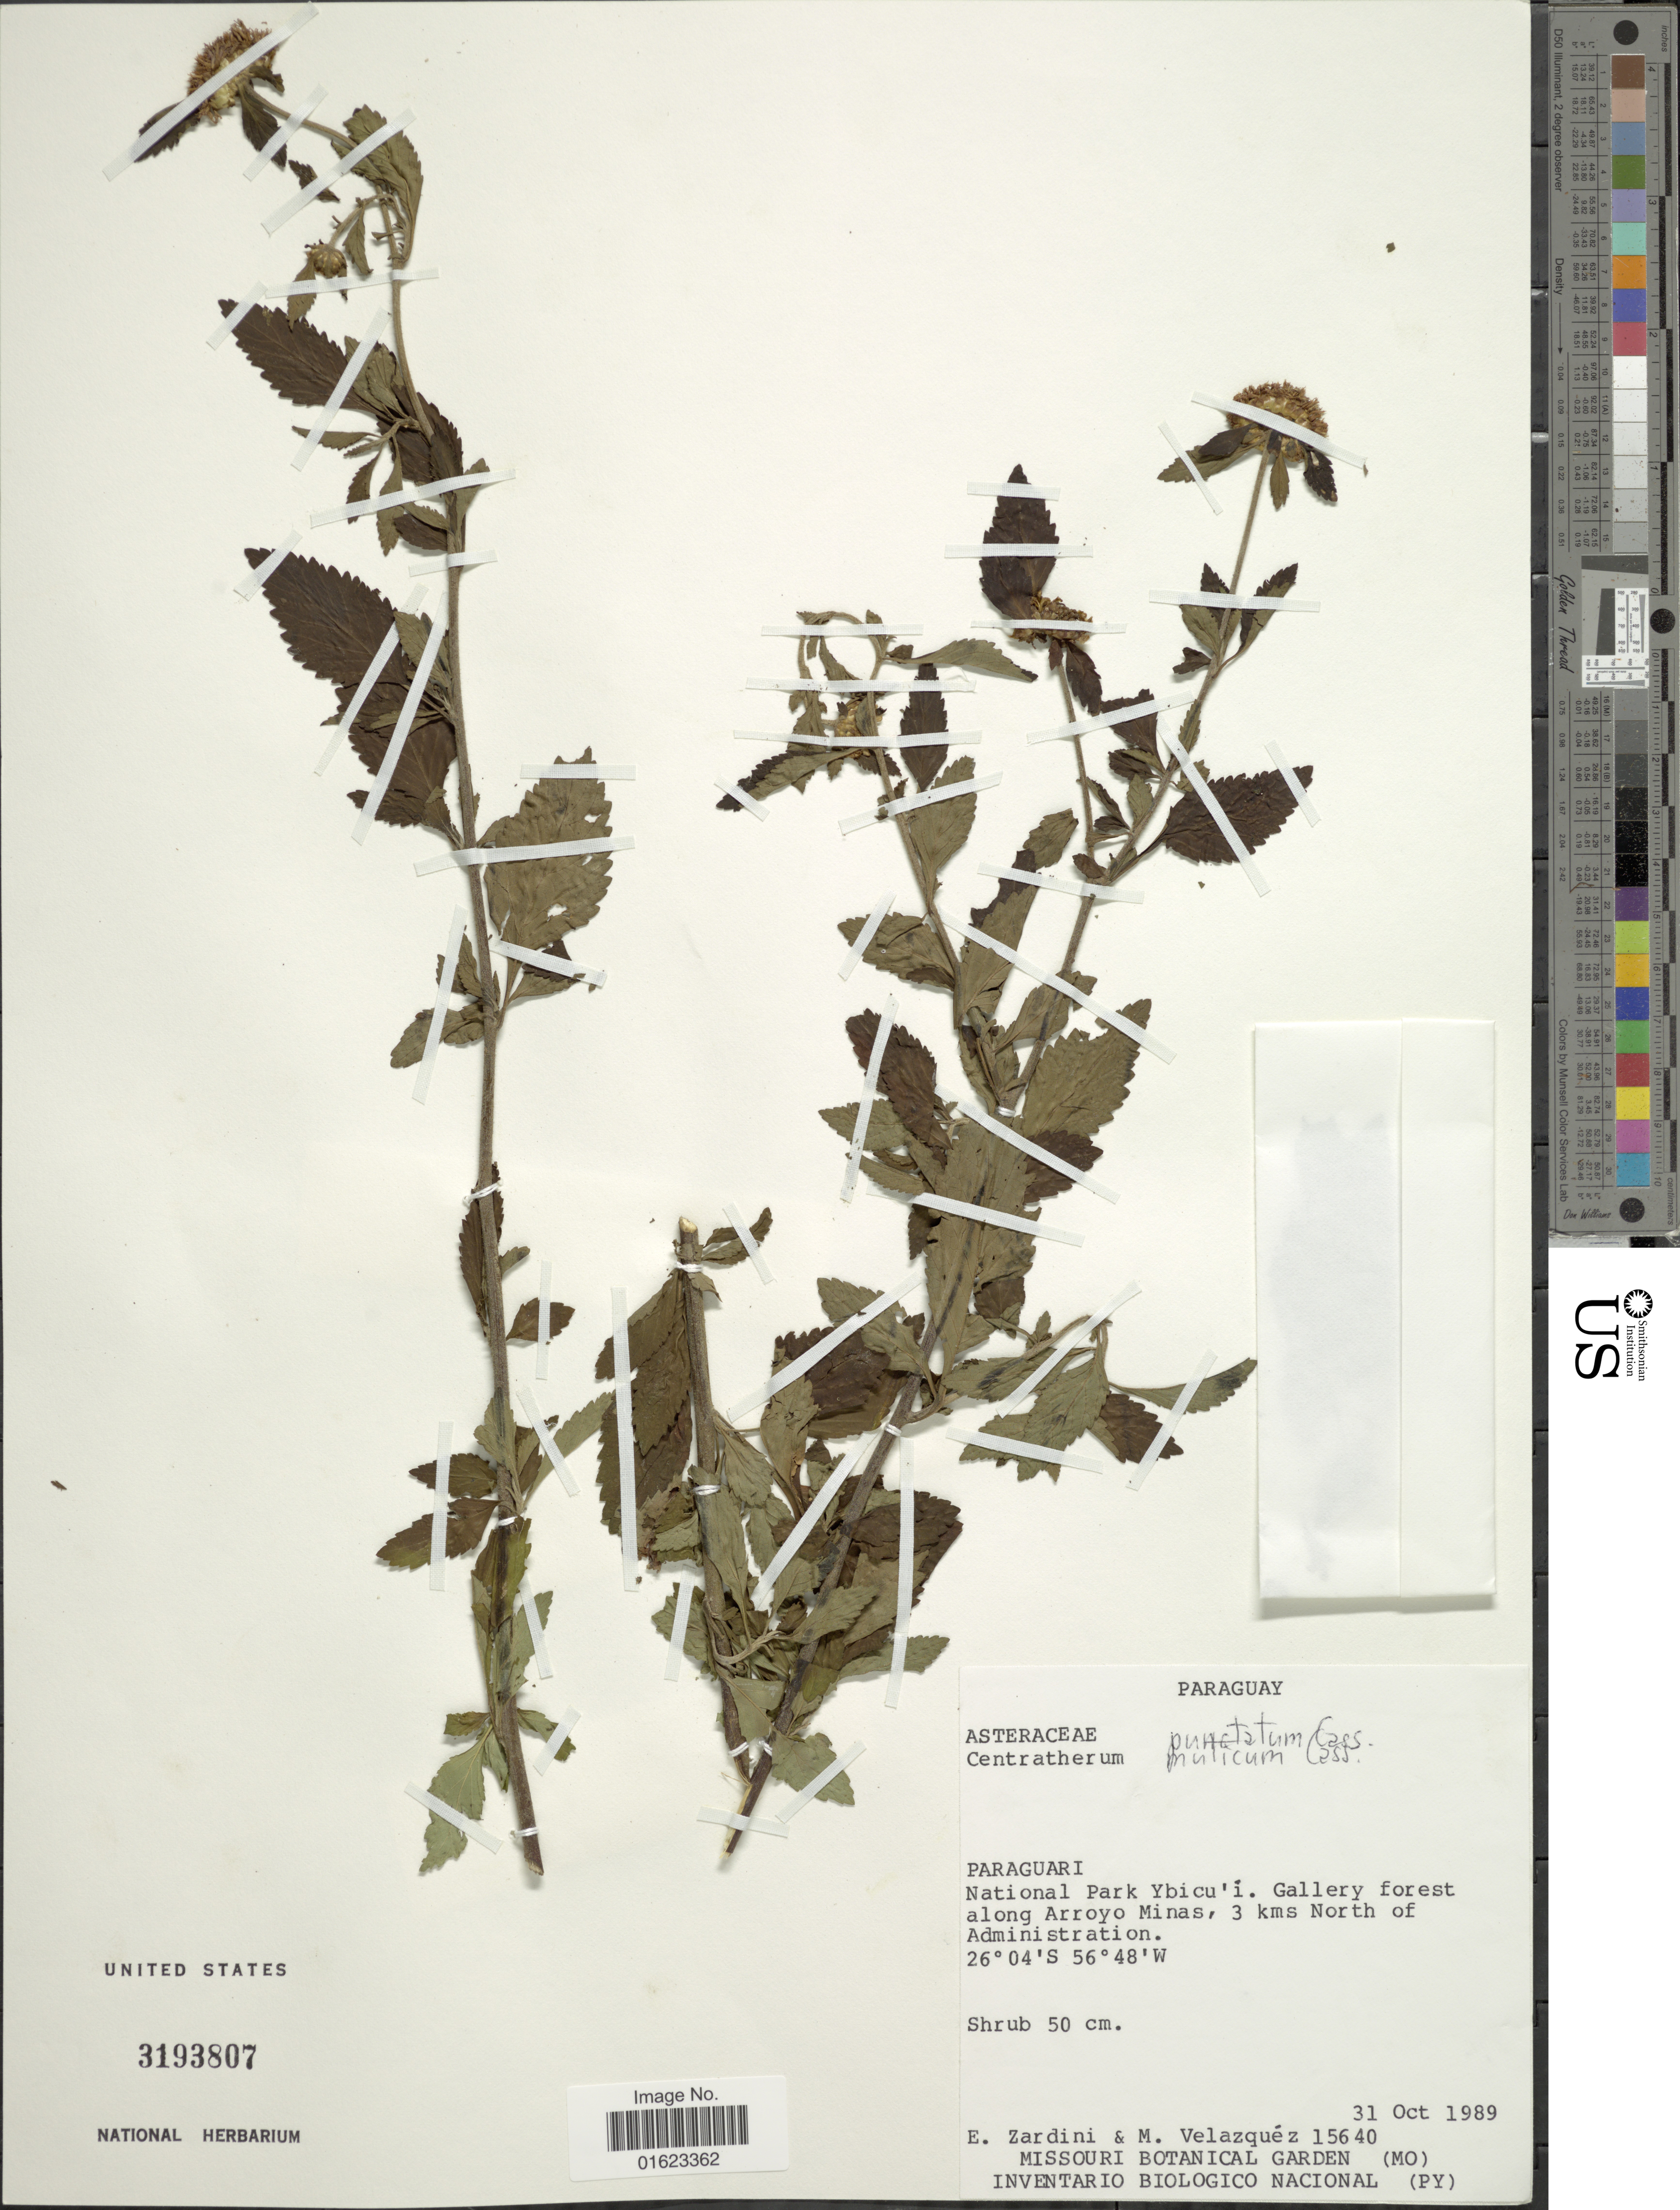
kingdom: Plantae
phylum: Tracheophyta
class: Magnoliopsida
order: Asterales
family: Asteraceae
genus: Centratherum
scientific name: Centratherum punctatum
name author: Cass.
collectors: E. M. Zardini & M. Velazquez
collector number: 15640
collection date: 1989-10-31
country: Paraguay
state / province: Paraguari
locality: Paraguari, National Prk Ybicu'i. Gallery forest along Arroyo Minas, 3 kms North of Administration.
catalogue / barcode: US 3193807